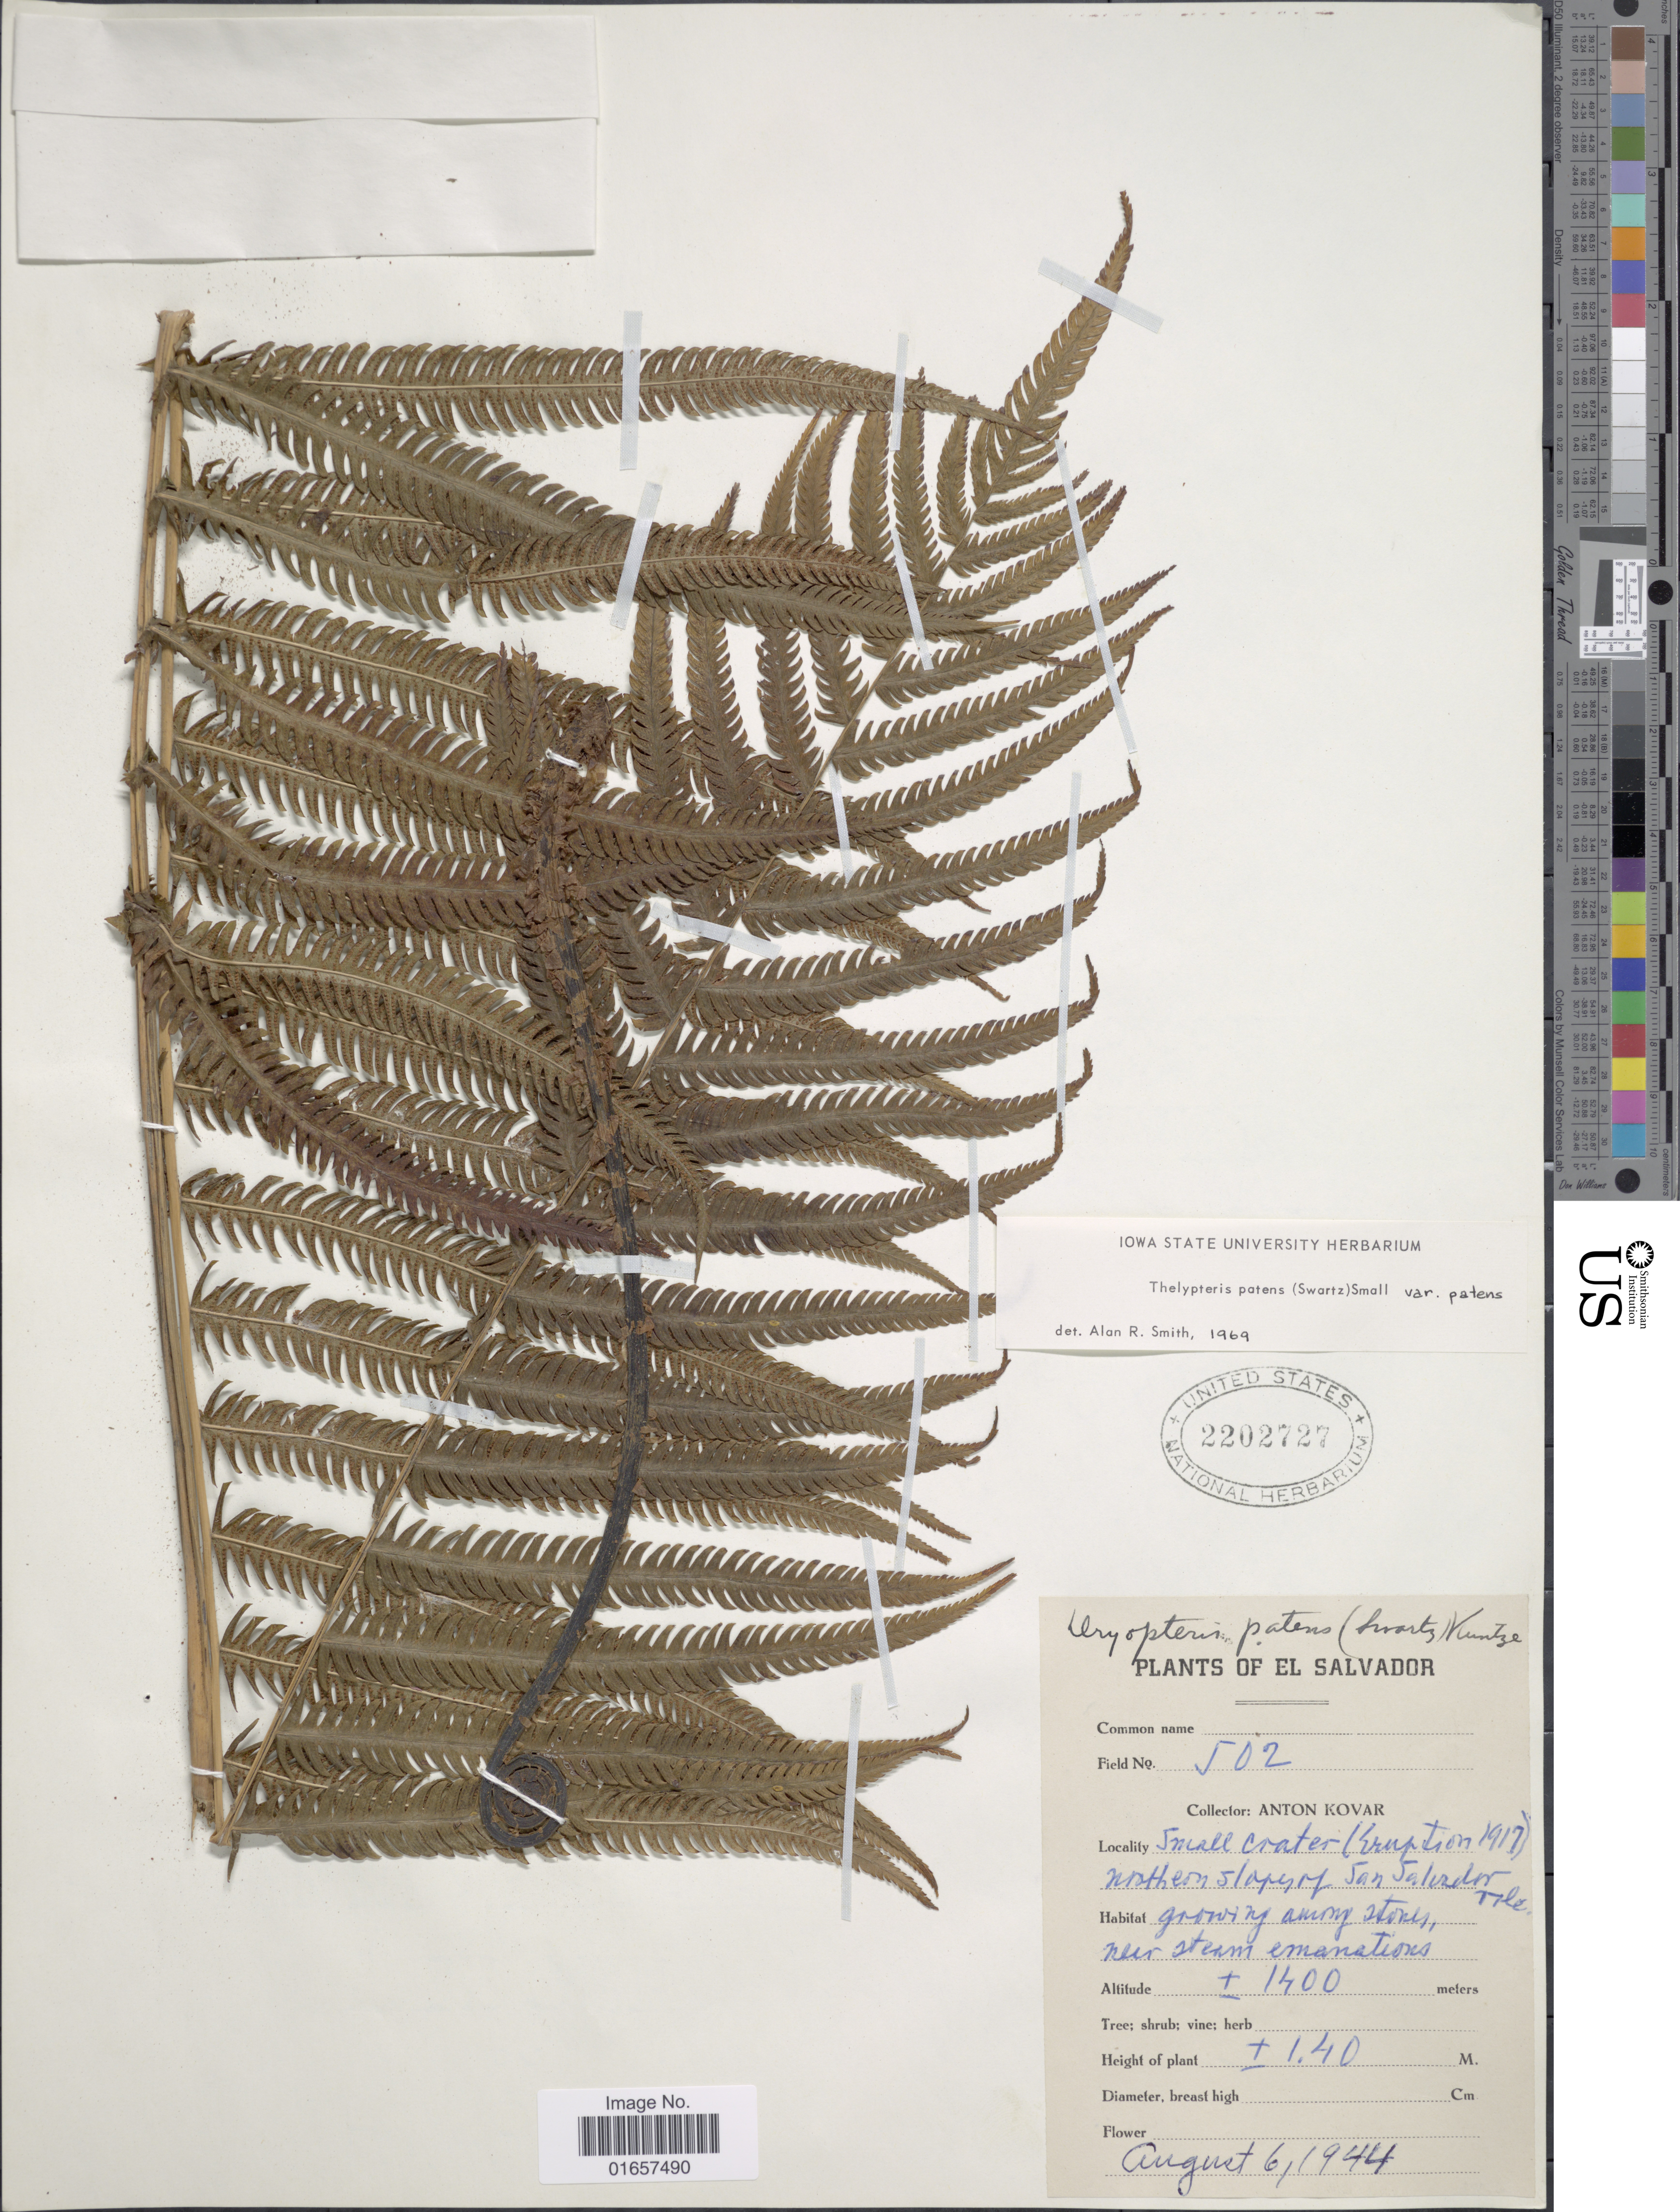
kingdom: Plantae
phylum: Tracheophyta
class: Polypodiopsida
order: Polypodiales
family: Thelypteridaceae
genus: Christella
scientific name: Christella patens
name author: (Sw.) Holttum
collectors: A. Kovar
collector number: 502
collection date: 1944-08-06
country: El Salvador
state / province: San Salvador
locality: El Salvador, small crater (eruption 1917) northern slopes of San Salvador valle.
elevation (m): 1400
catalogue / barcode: US 2202727